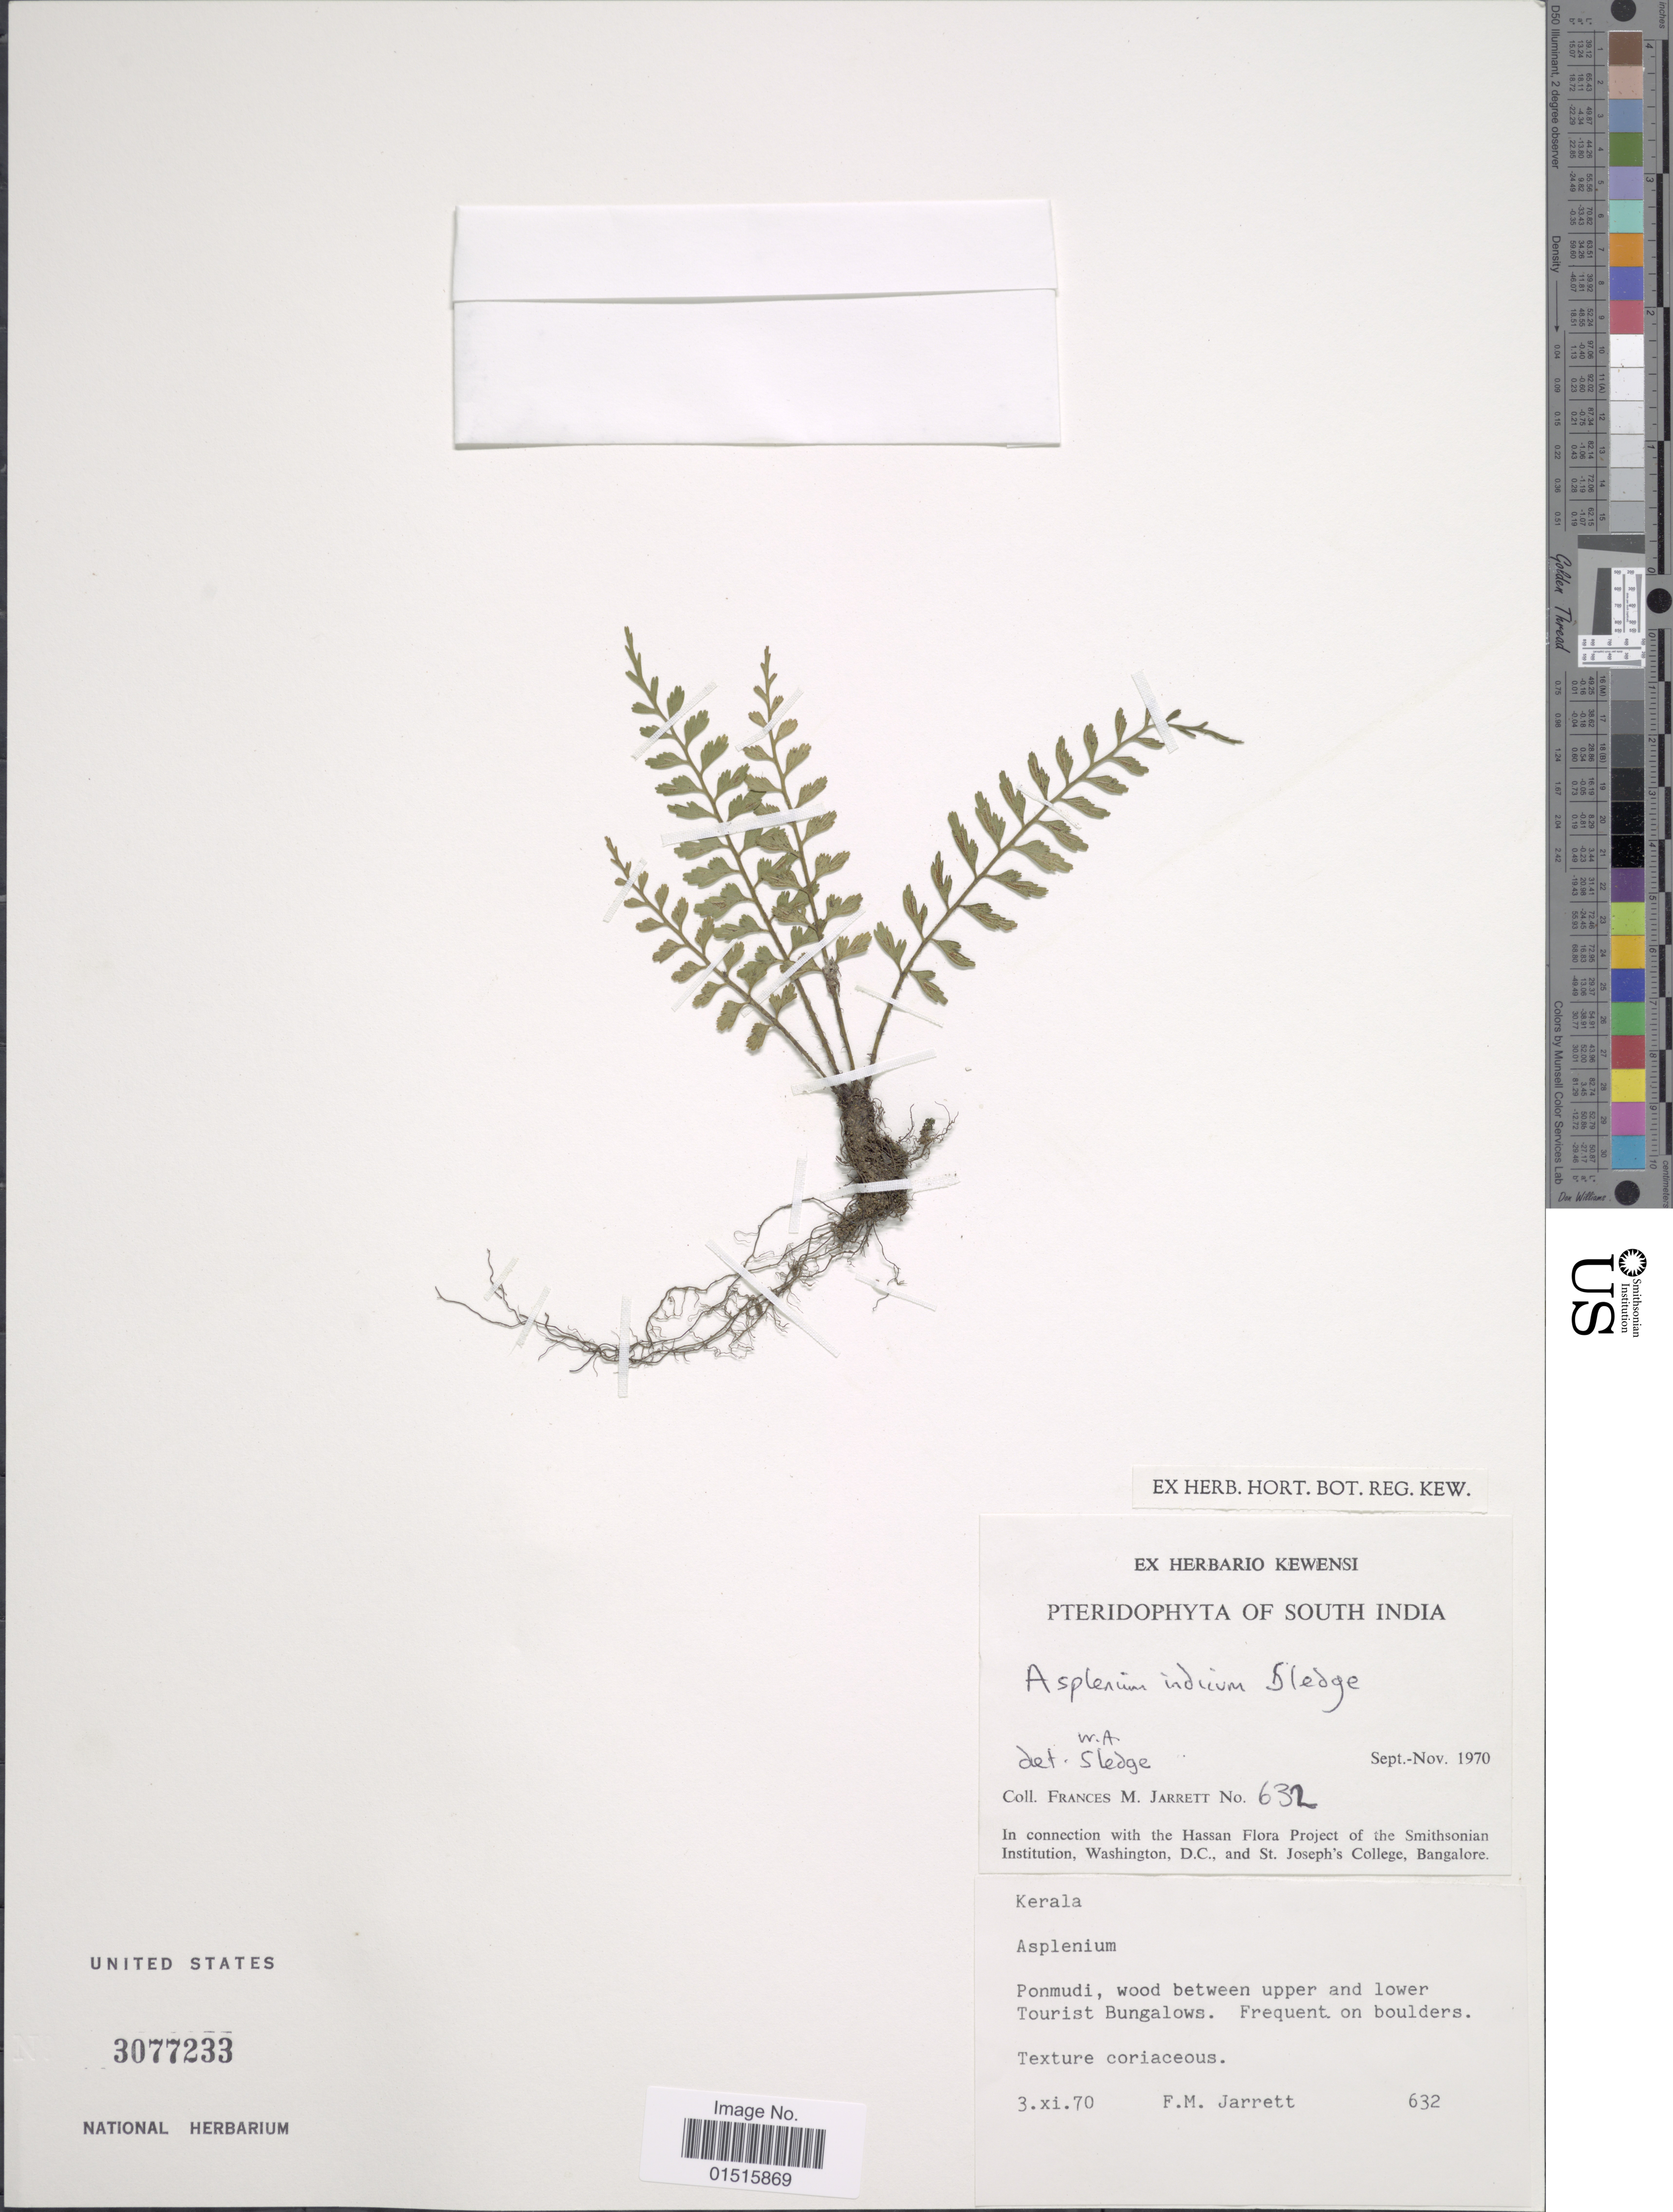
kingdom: Plantae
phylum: Tracheophyta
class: Polypodiopsida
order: Polypodiales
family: Aspleniaceae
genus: Asplenium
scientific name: Asplenium yoshinagae var. planicaule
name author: (Wall. ex Mett.) C.V. Morton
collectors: F. M. Jarrett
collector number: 632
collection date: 1970-11-03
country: India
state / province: Kerala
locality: South India, Asplenium, Ponmudi, wood between upper and lower Tourist Bungalows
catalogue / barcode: US 3077233